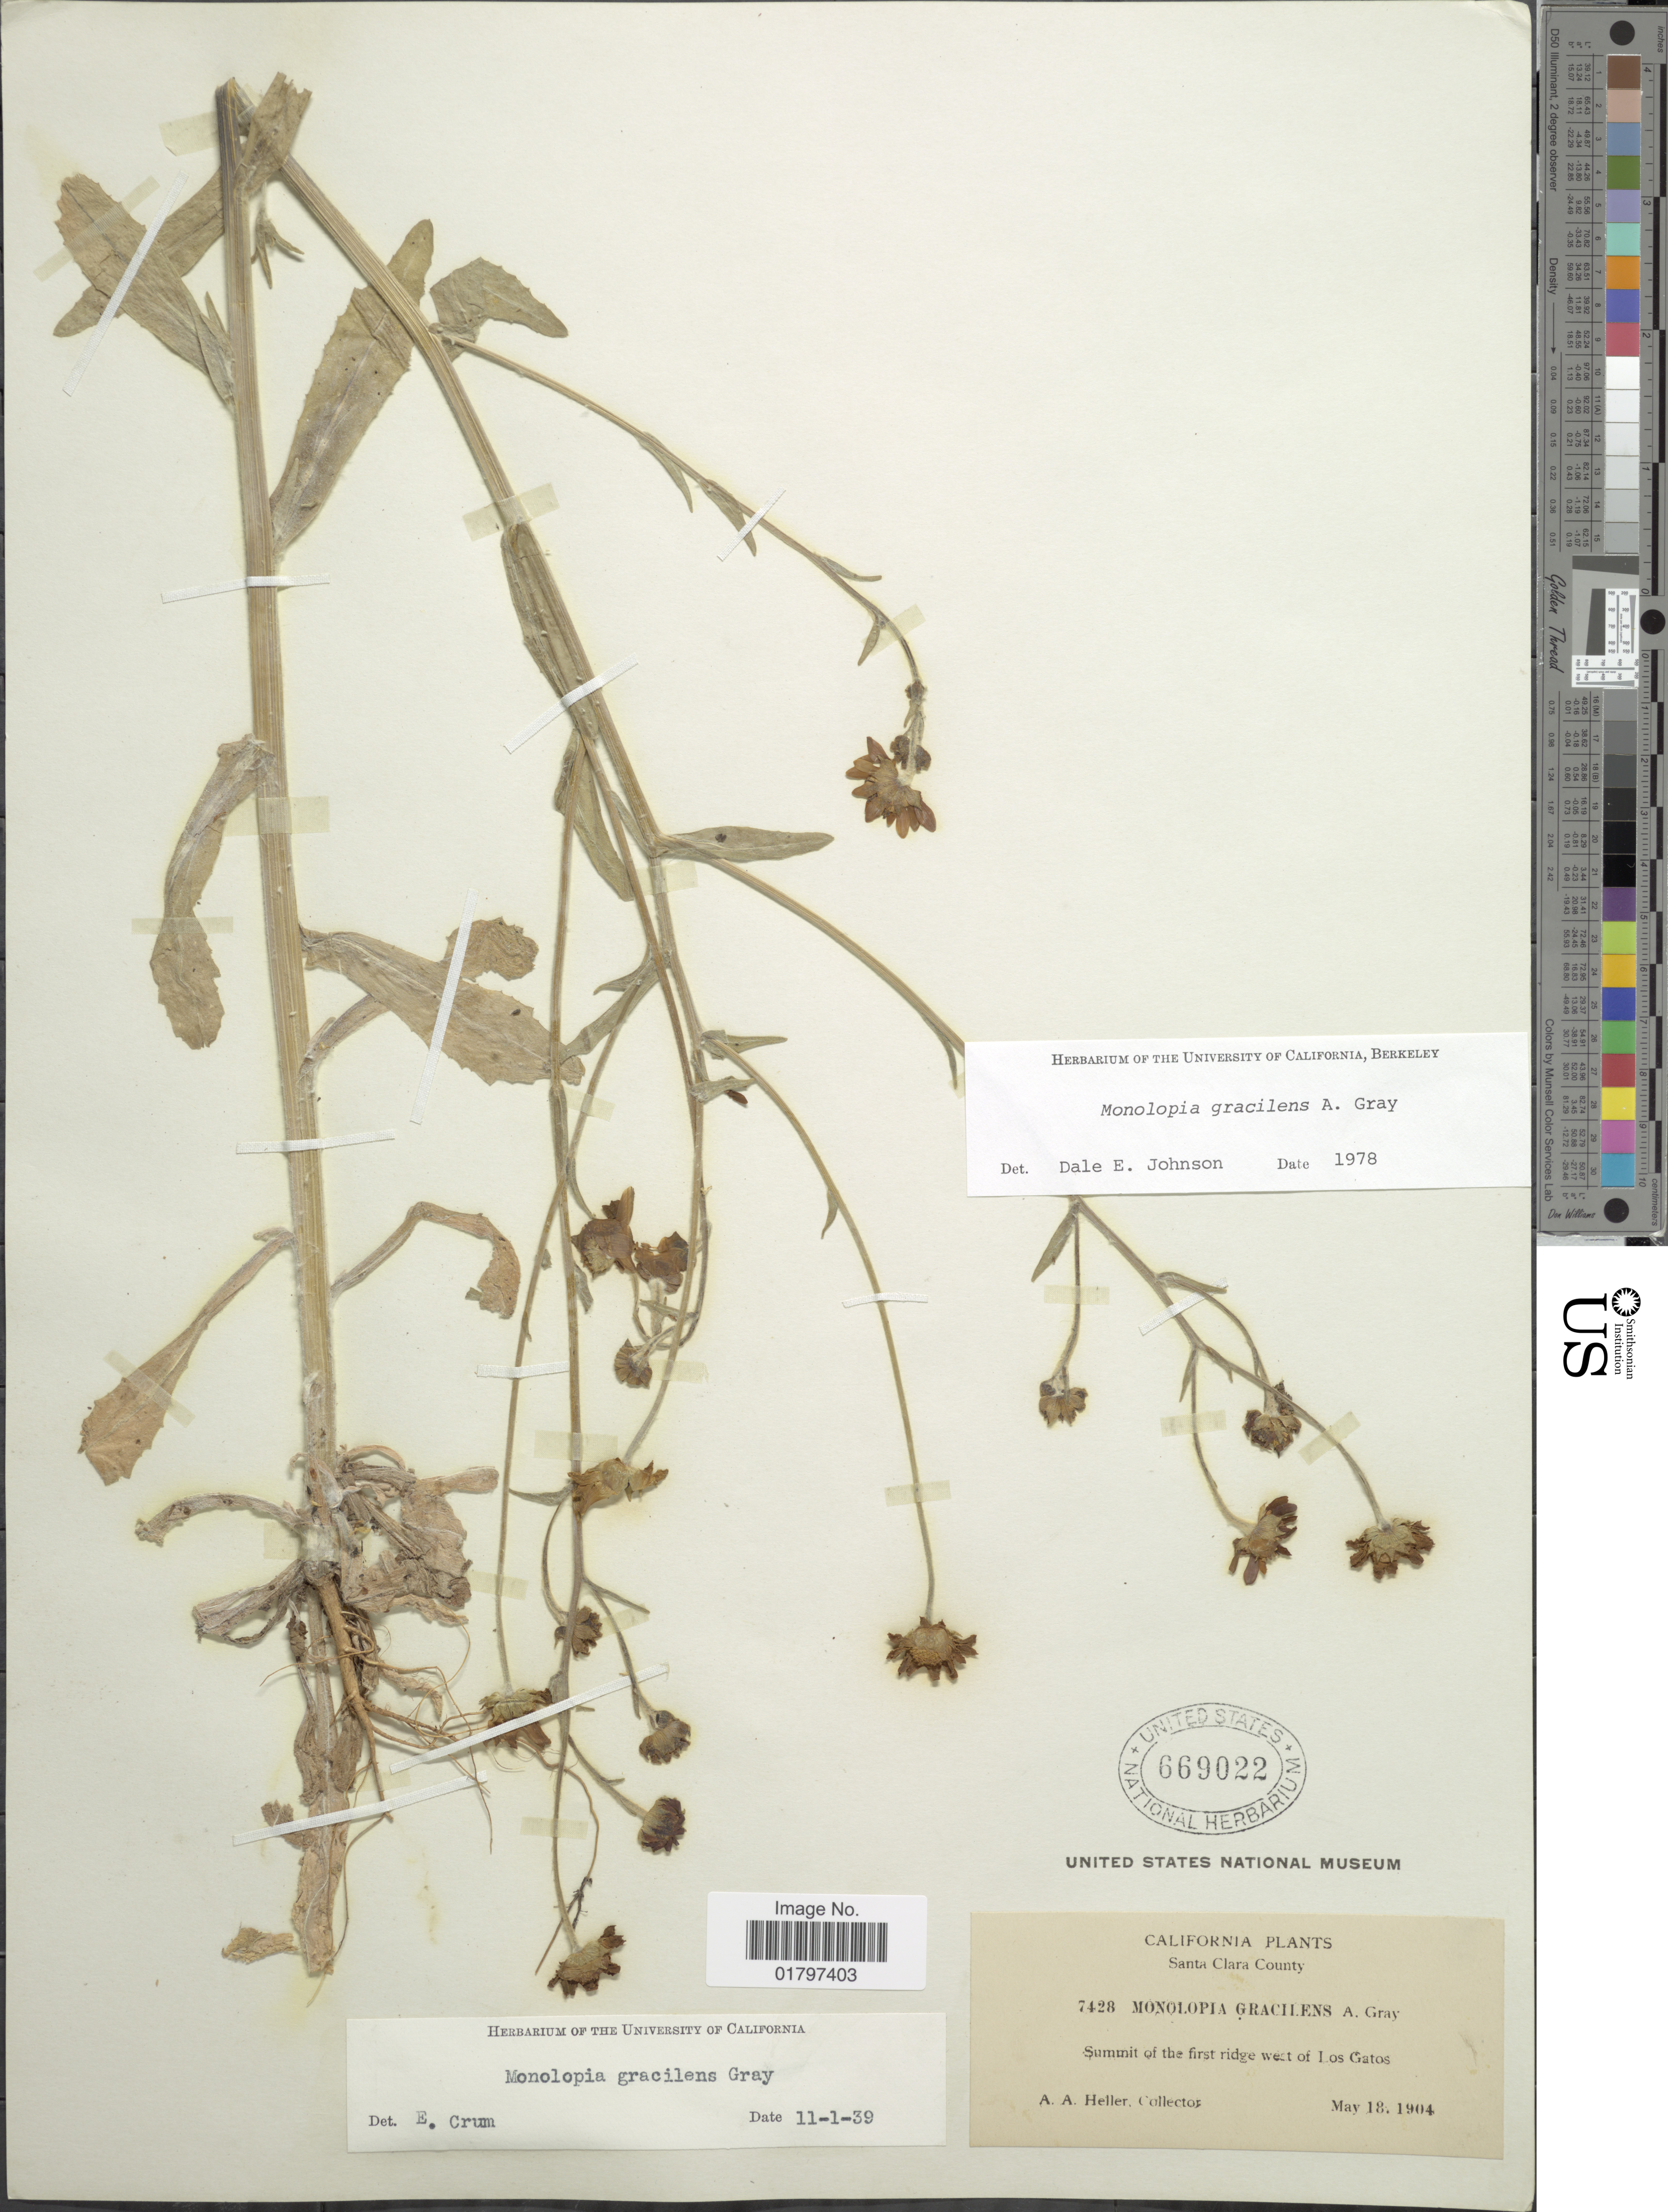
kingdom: Plantae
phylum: Tracheophyta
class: Magnoliopsida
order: Asterales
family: Asteraceae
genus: Monolopia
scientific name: Monolopia gracilens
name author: A. Gray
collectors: A. A. Heller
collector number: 7428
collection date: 1904-05-18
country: United States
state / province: California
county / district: Santa Clara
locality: Santa Clara County. Summit of the first ridge west of Los Gatos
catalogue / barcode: US 669022